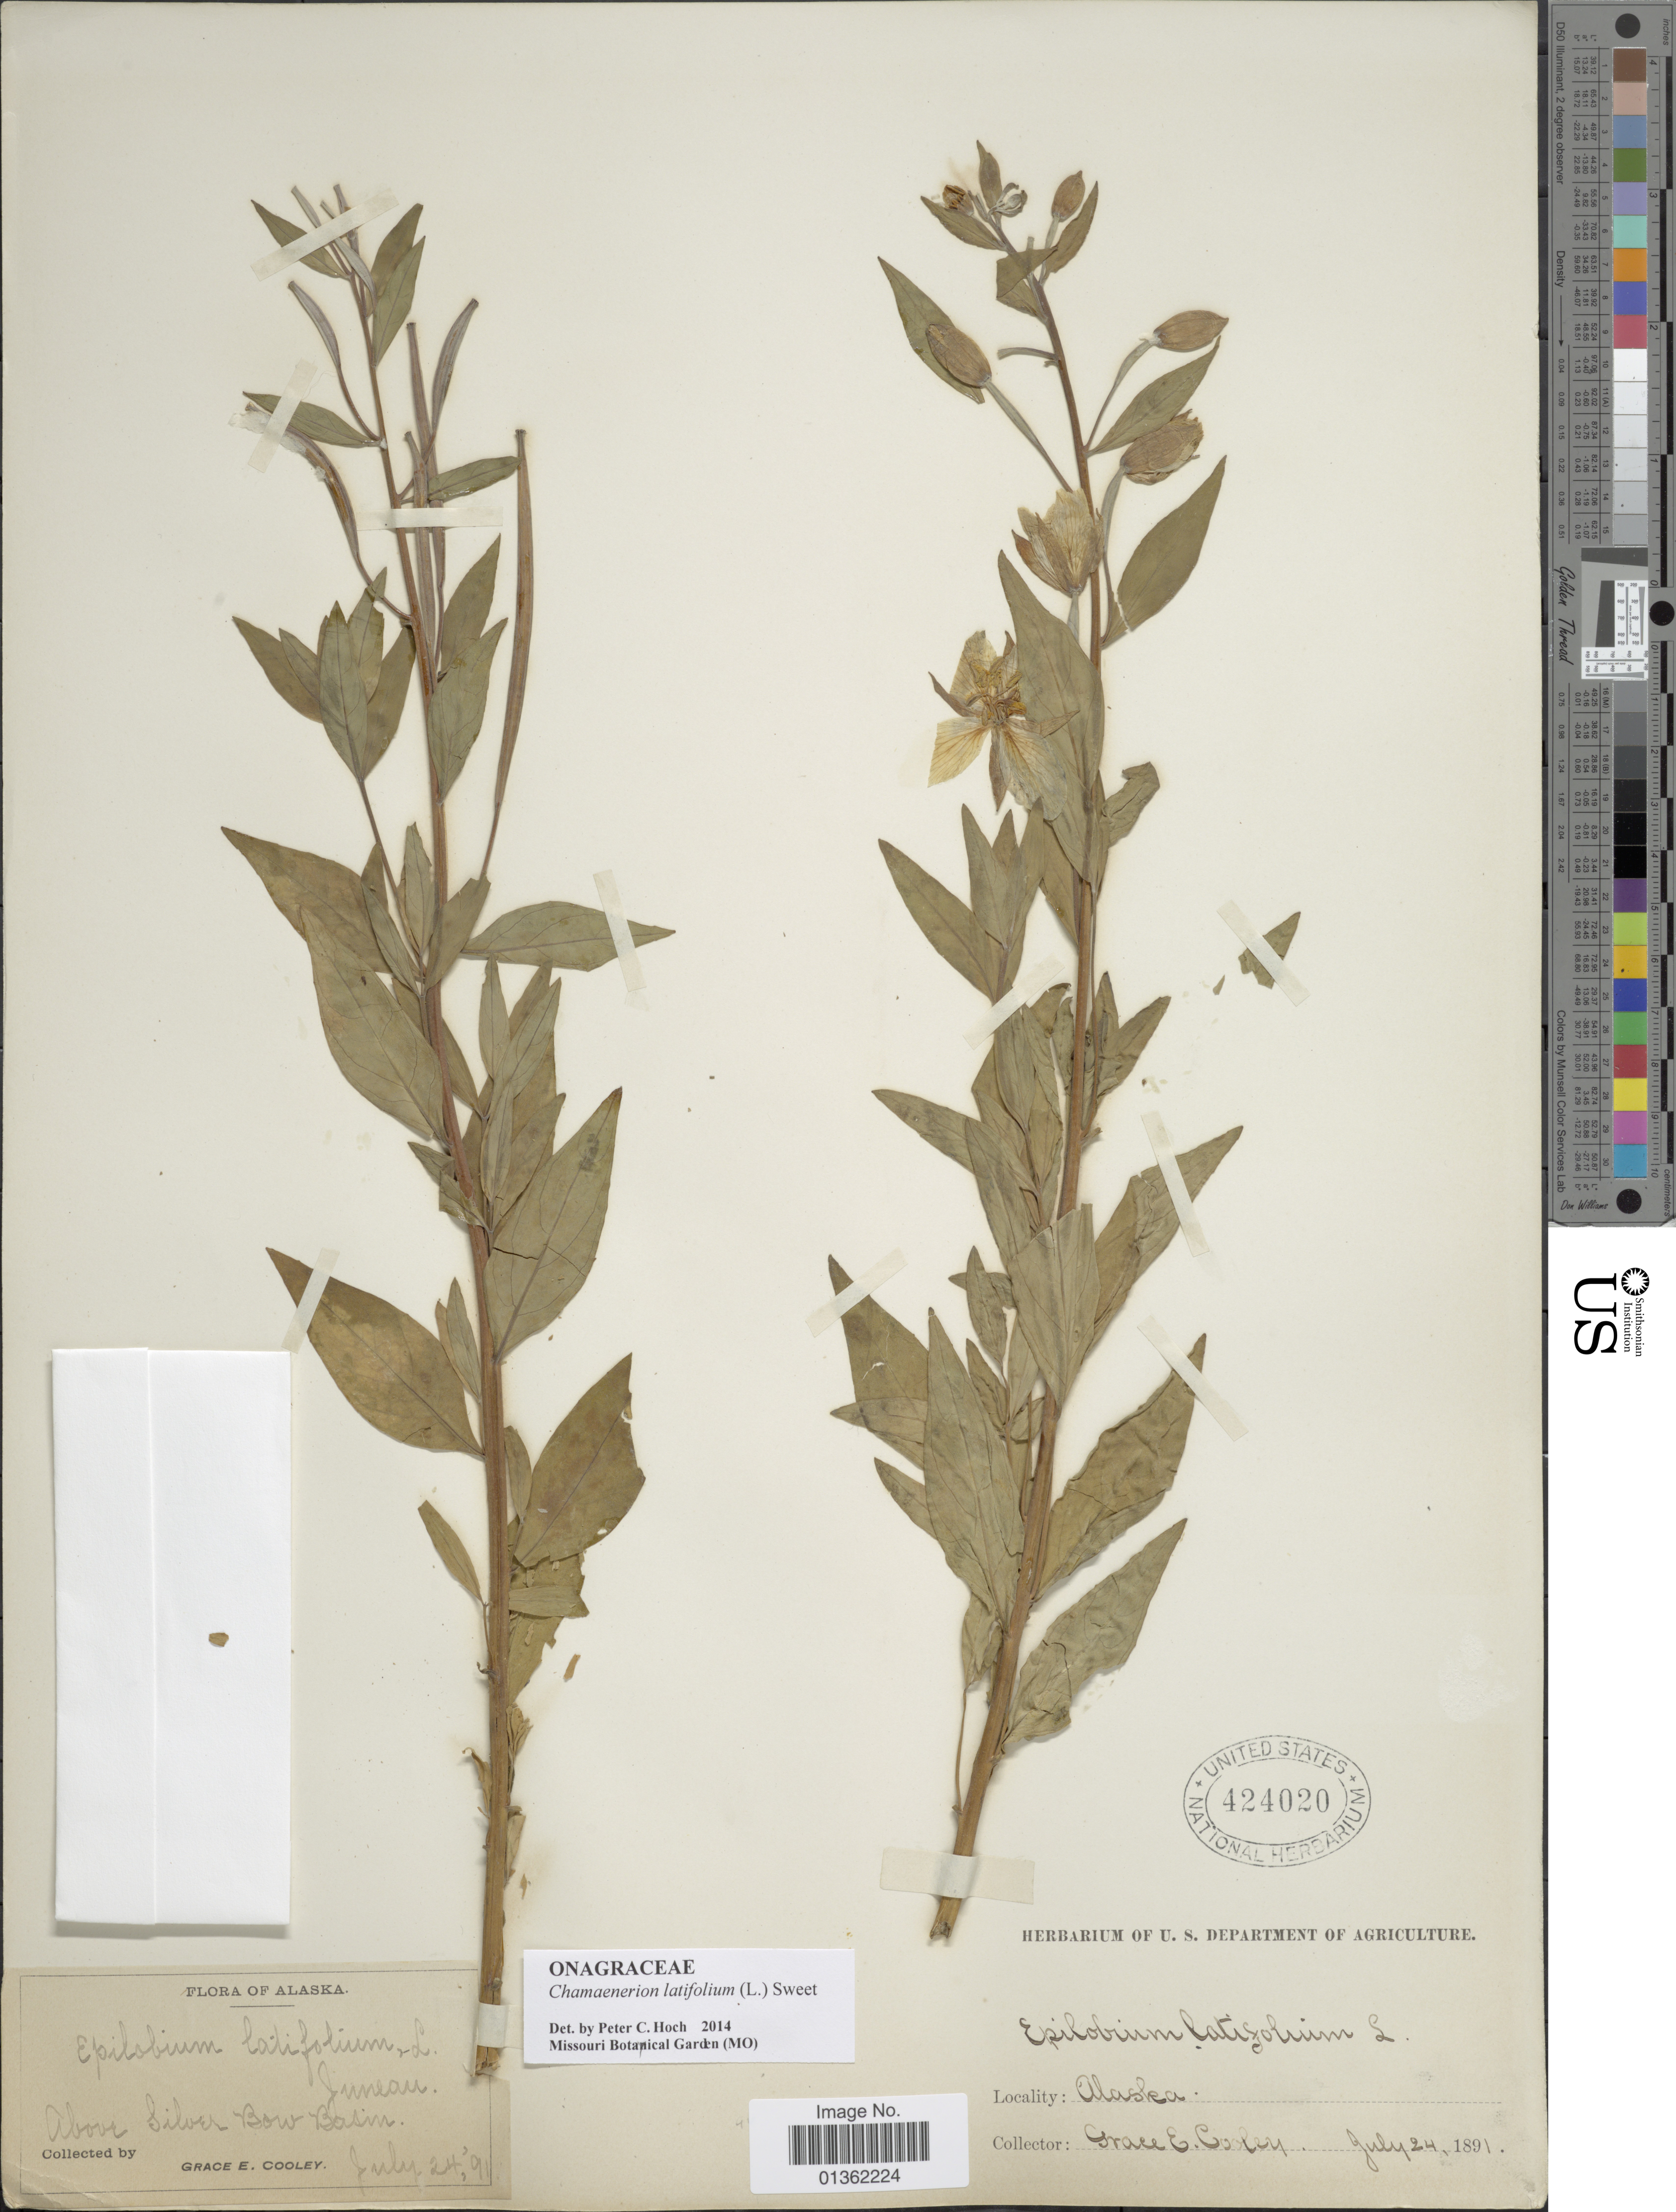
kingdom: Plantae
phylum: Tracheophyta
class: Magnoliopsida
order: Myrtales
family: Onagraceae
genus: Chamaenerion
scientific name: Chamaenerion latifolium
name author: (L.) Th. Fr. & Lange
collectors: G. E. Cooley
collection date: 1891-07-24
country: United States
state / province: Alaska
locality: Above Silver Bow Basin.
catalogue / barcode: US 424020